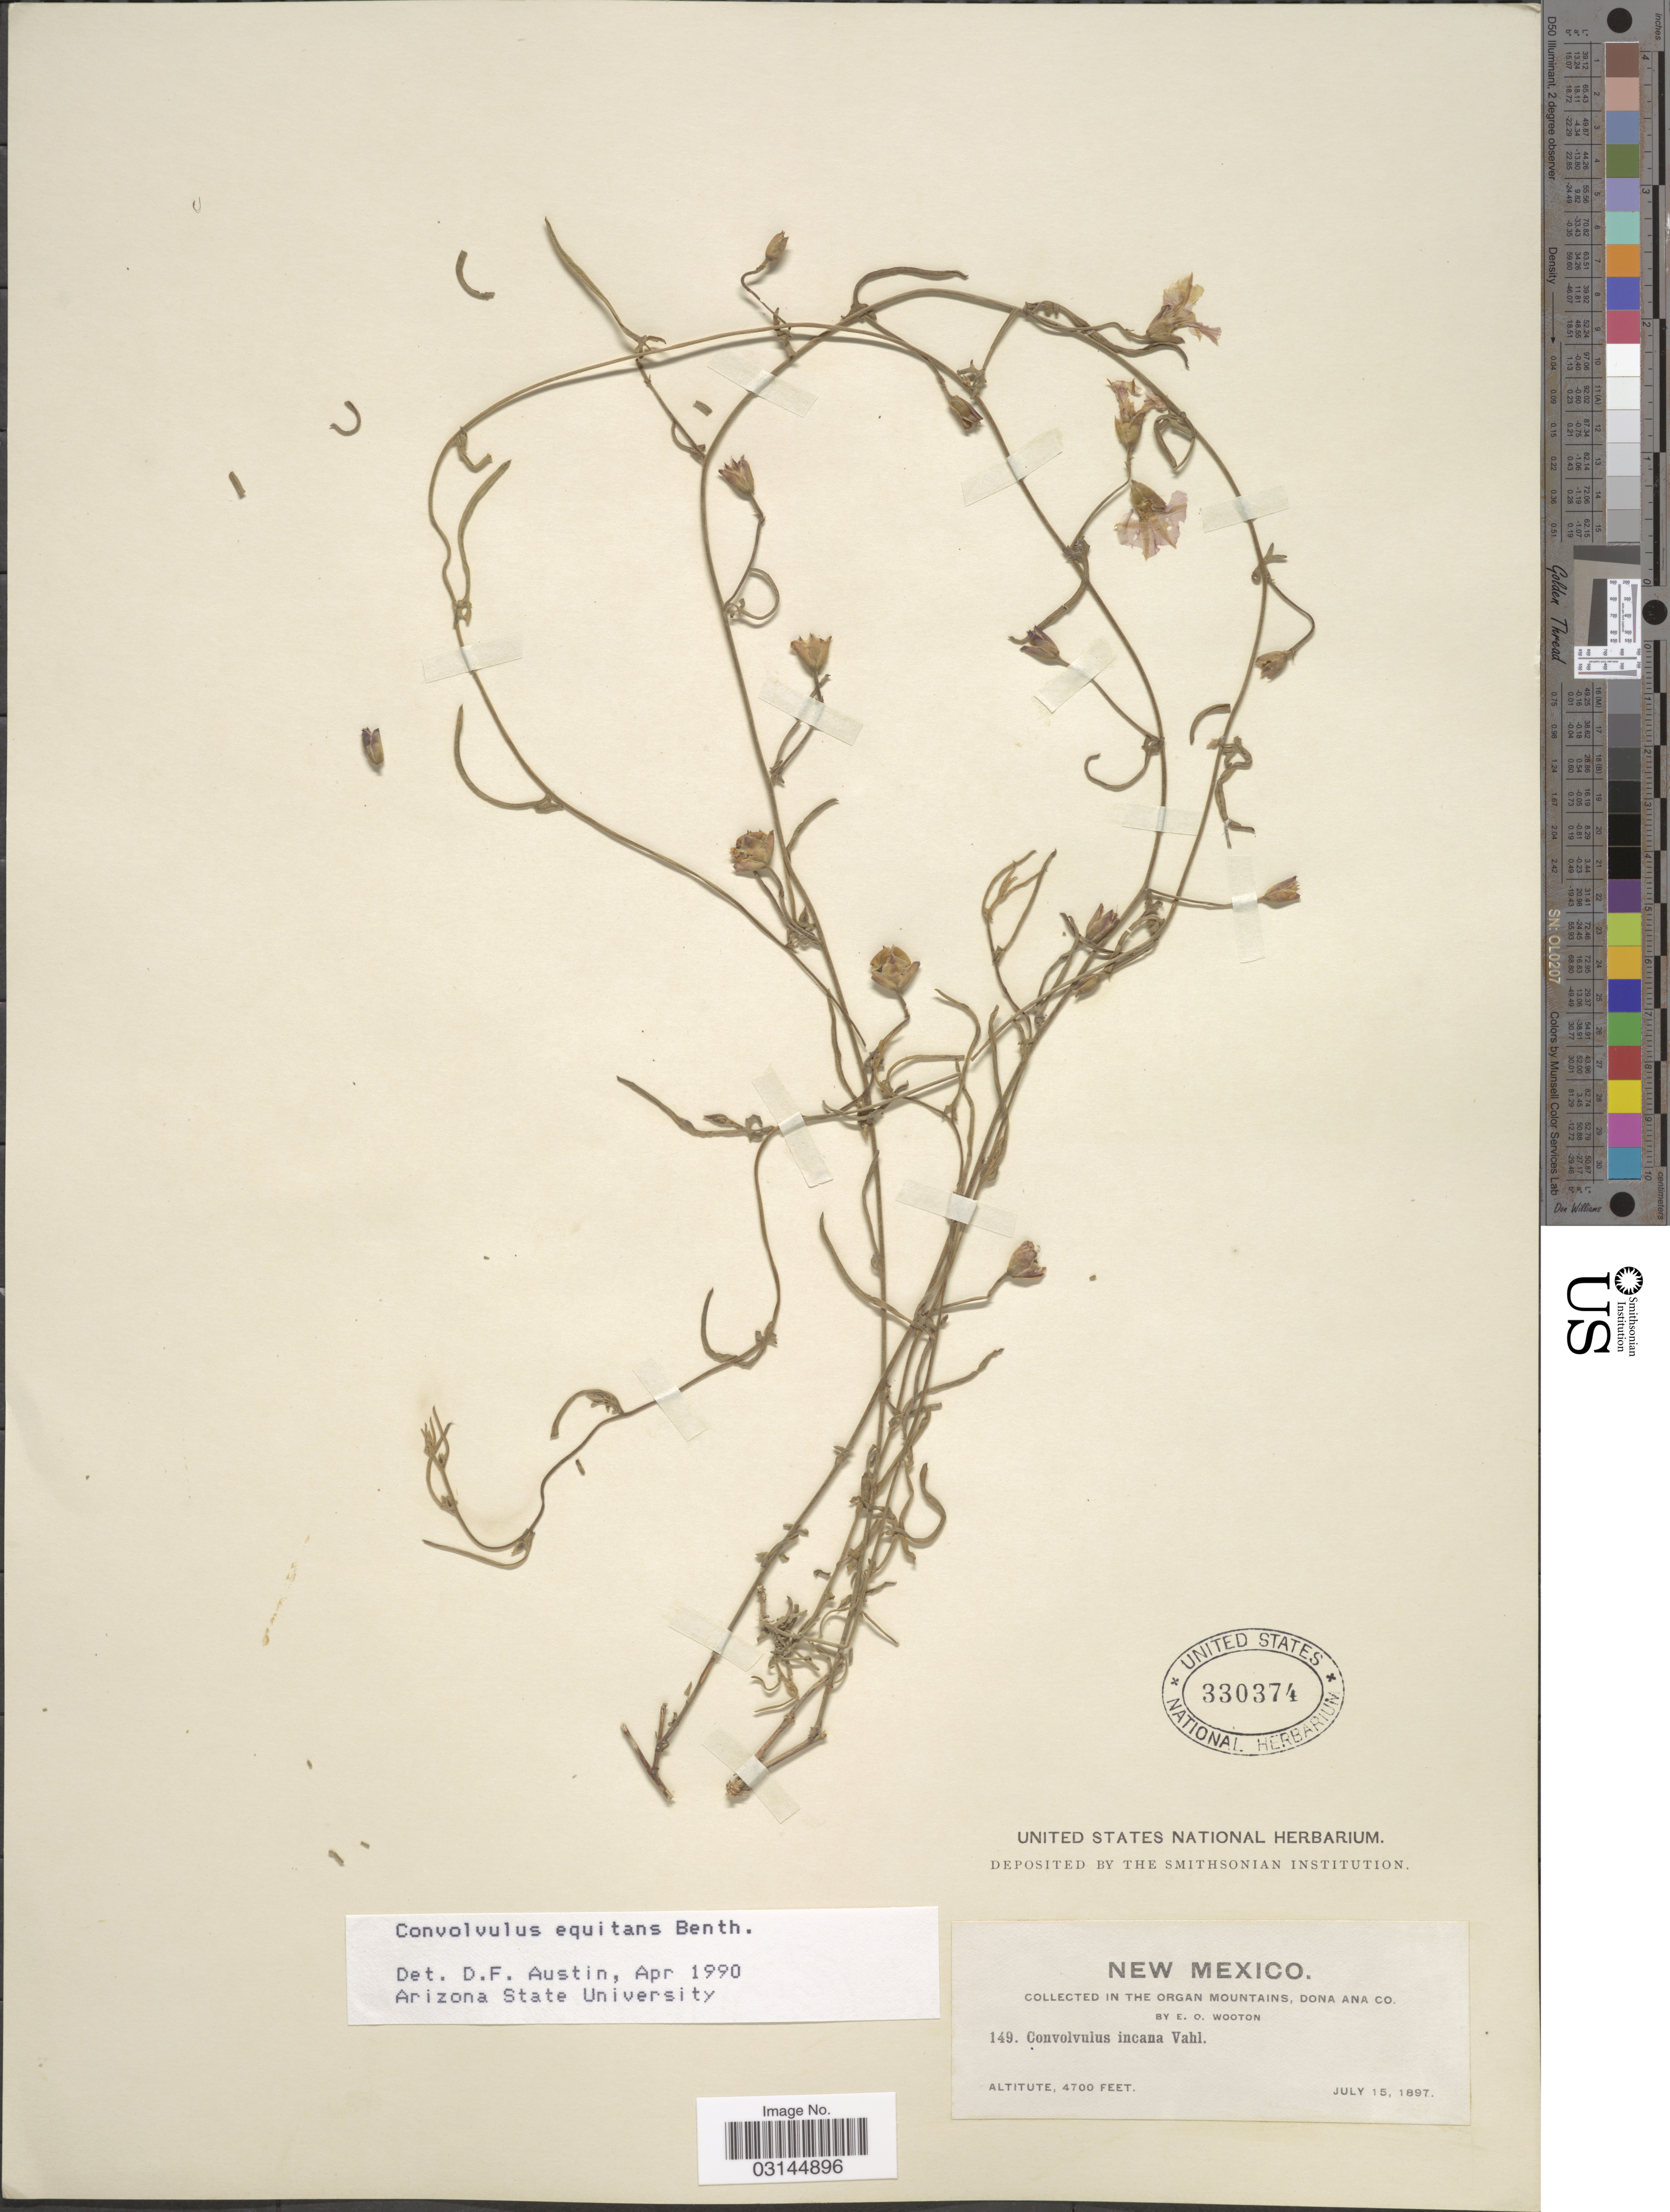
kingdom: Plantae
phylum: Tracheophyta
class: Magnoliopsida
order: Solanales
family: Convolvulaceae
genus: Convolvulus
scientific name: Convolvulus equitans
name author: Benth.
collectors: E. O. Wooton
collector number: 149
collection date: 1897-07-15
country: United States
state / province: New Mexico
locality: In the Organ Mountains, Dona Ana Co.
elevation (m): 1433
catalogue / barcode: US 330374